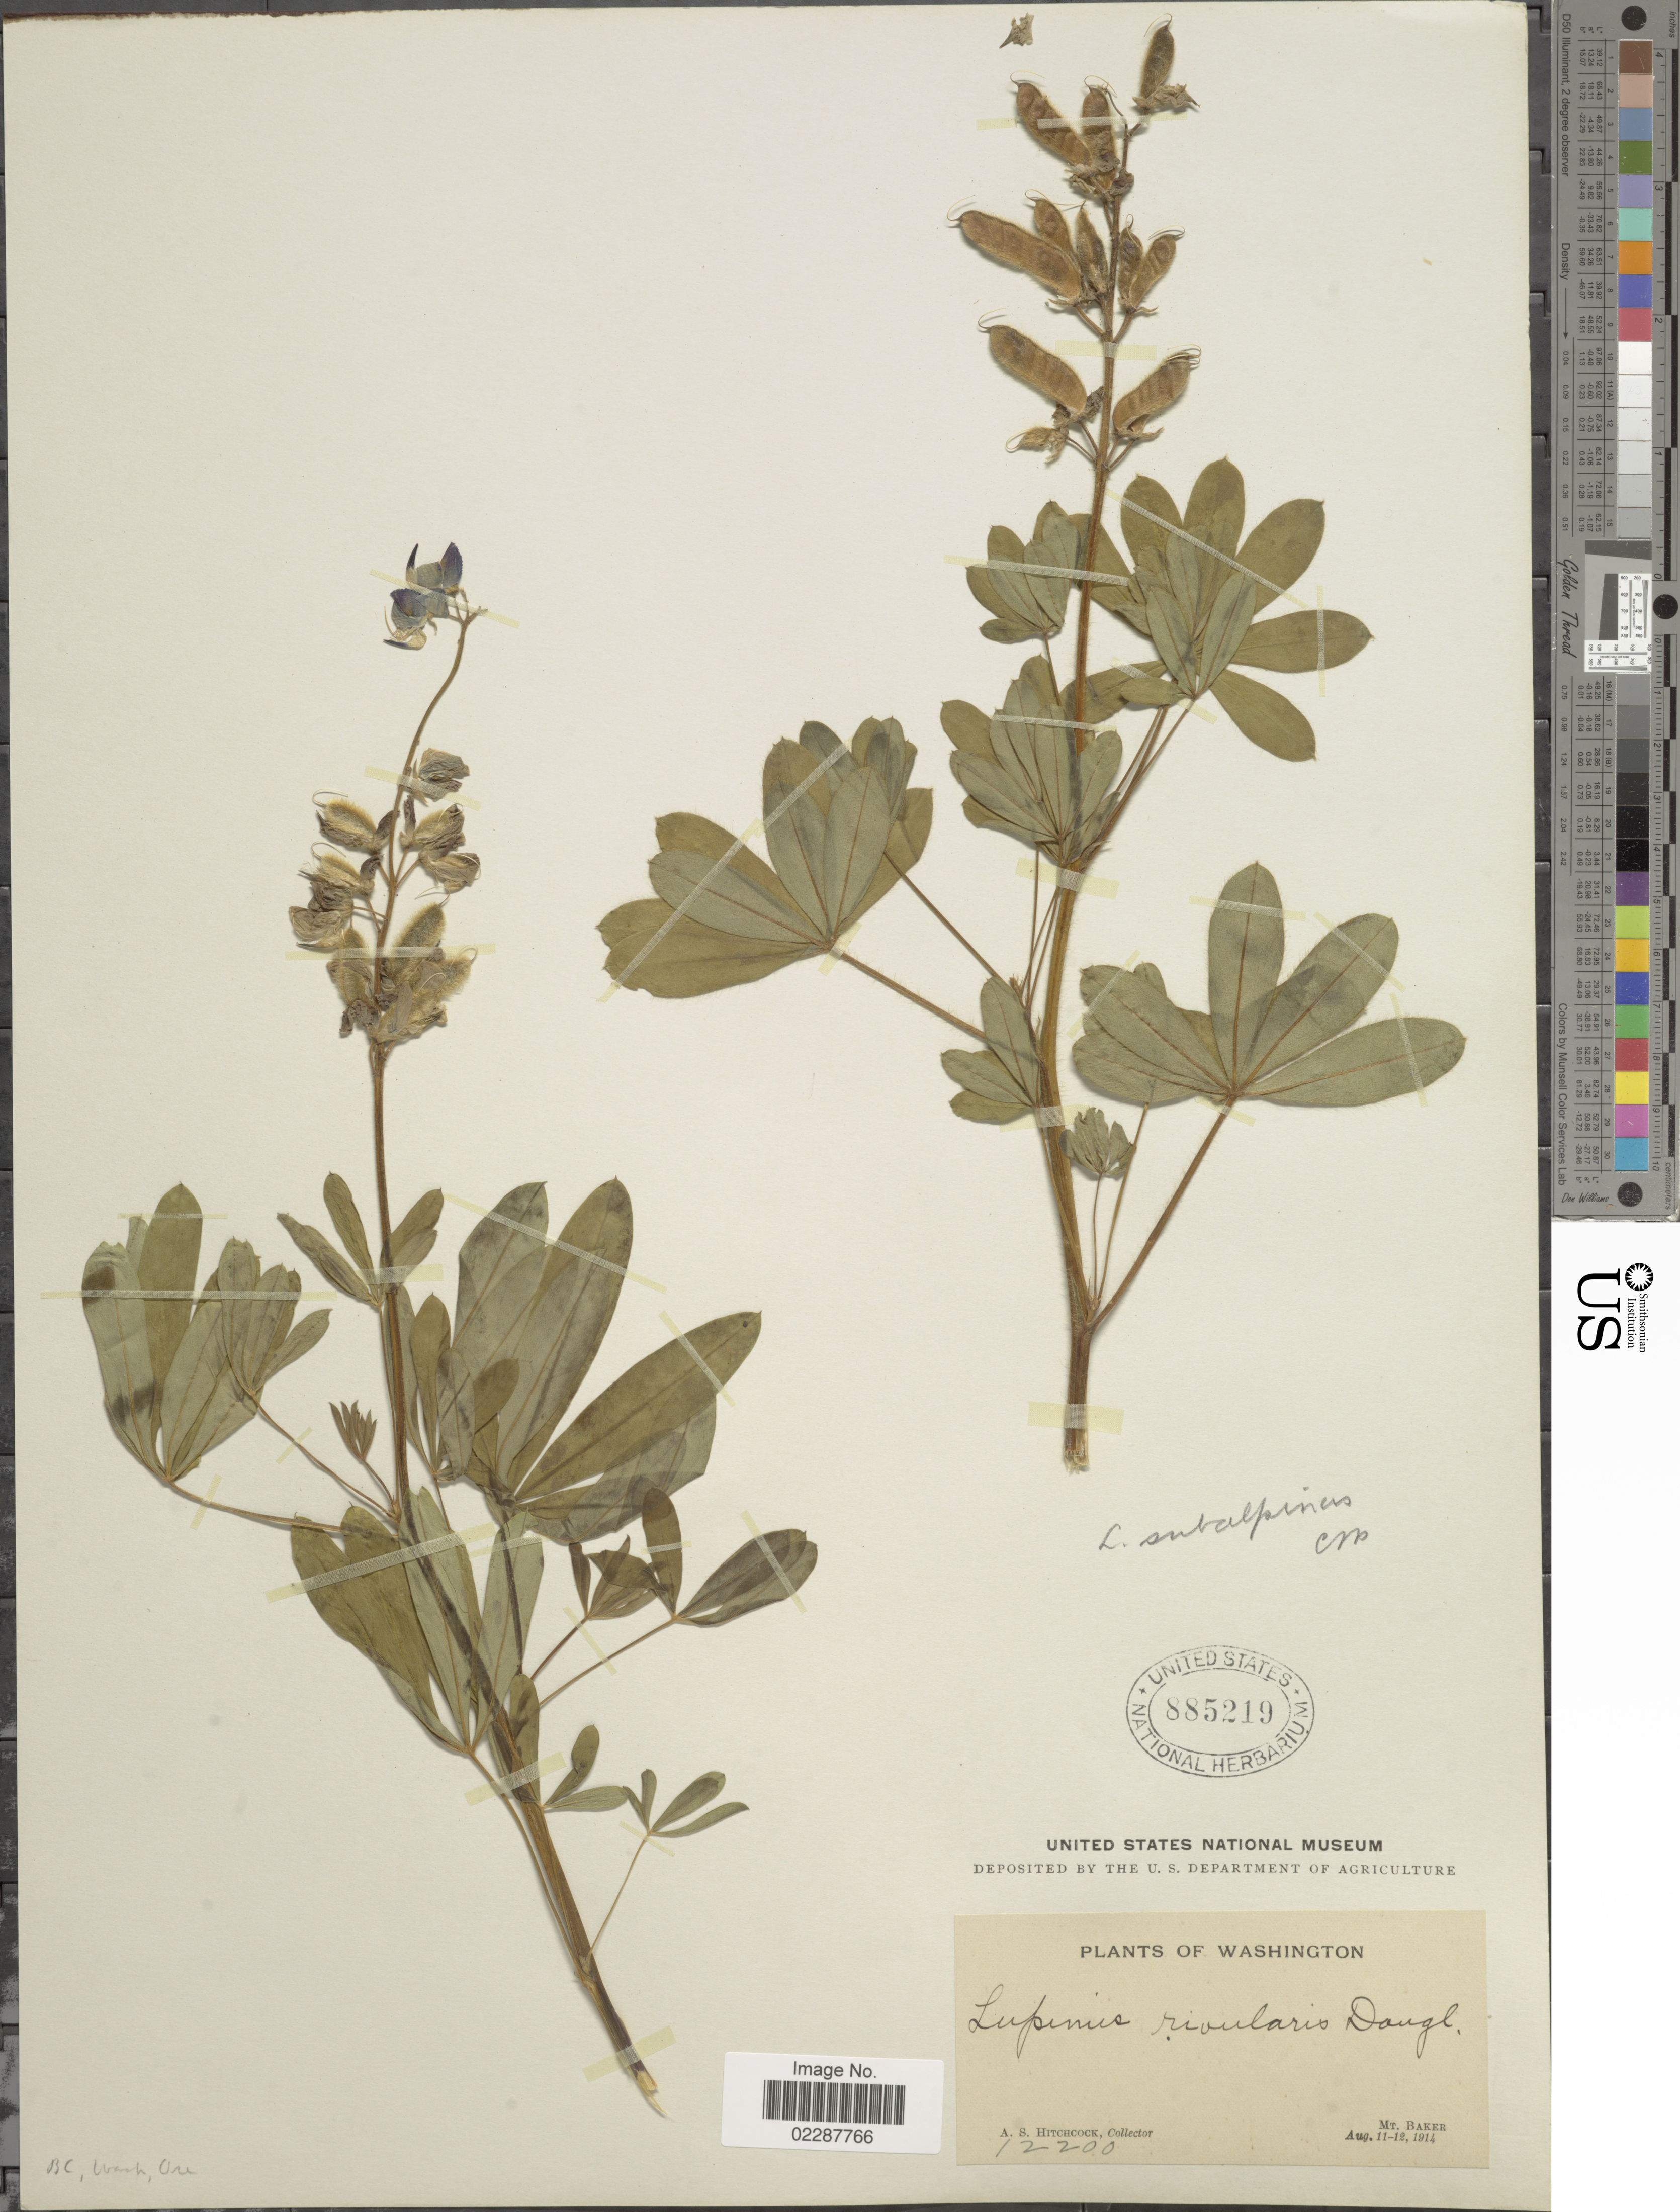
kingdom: Plantae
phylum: Tracheophyta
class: Magnoliopsida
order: Fabales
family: Fabaceae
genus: Lupinus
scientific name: Lupinus subalpinus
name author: Piper & B.L. Rob.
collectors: A. S. Hitchcock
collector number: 12200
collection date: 1914-08-11/1914-08-12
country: United States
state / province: Washington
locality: Mt. Baker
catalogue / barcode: US 885219